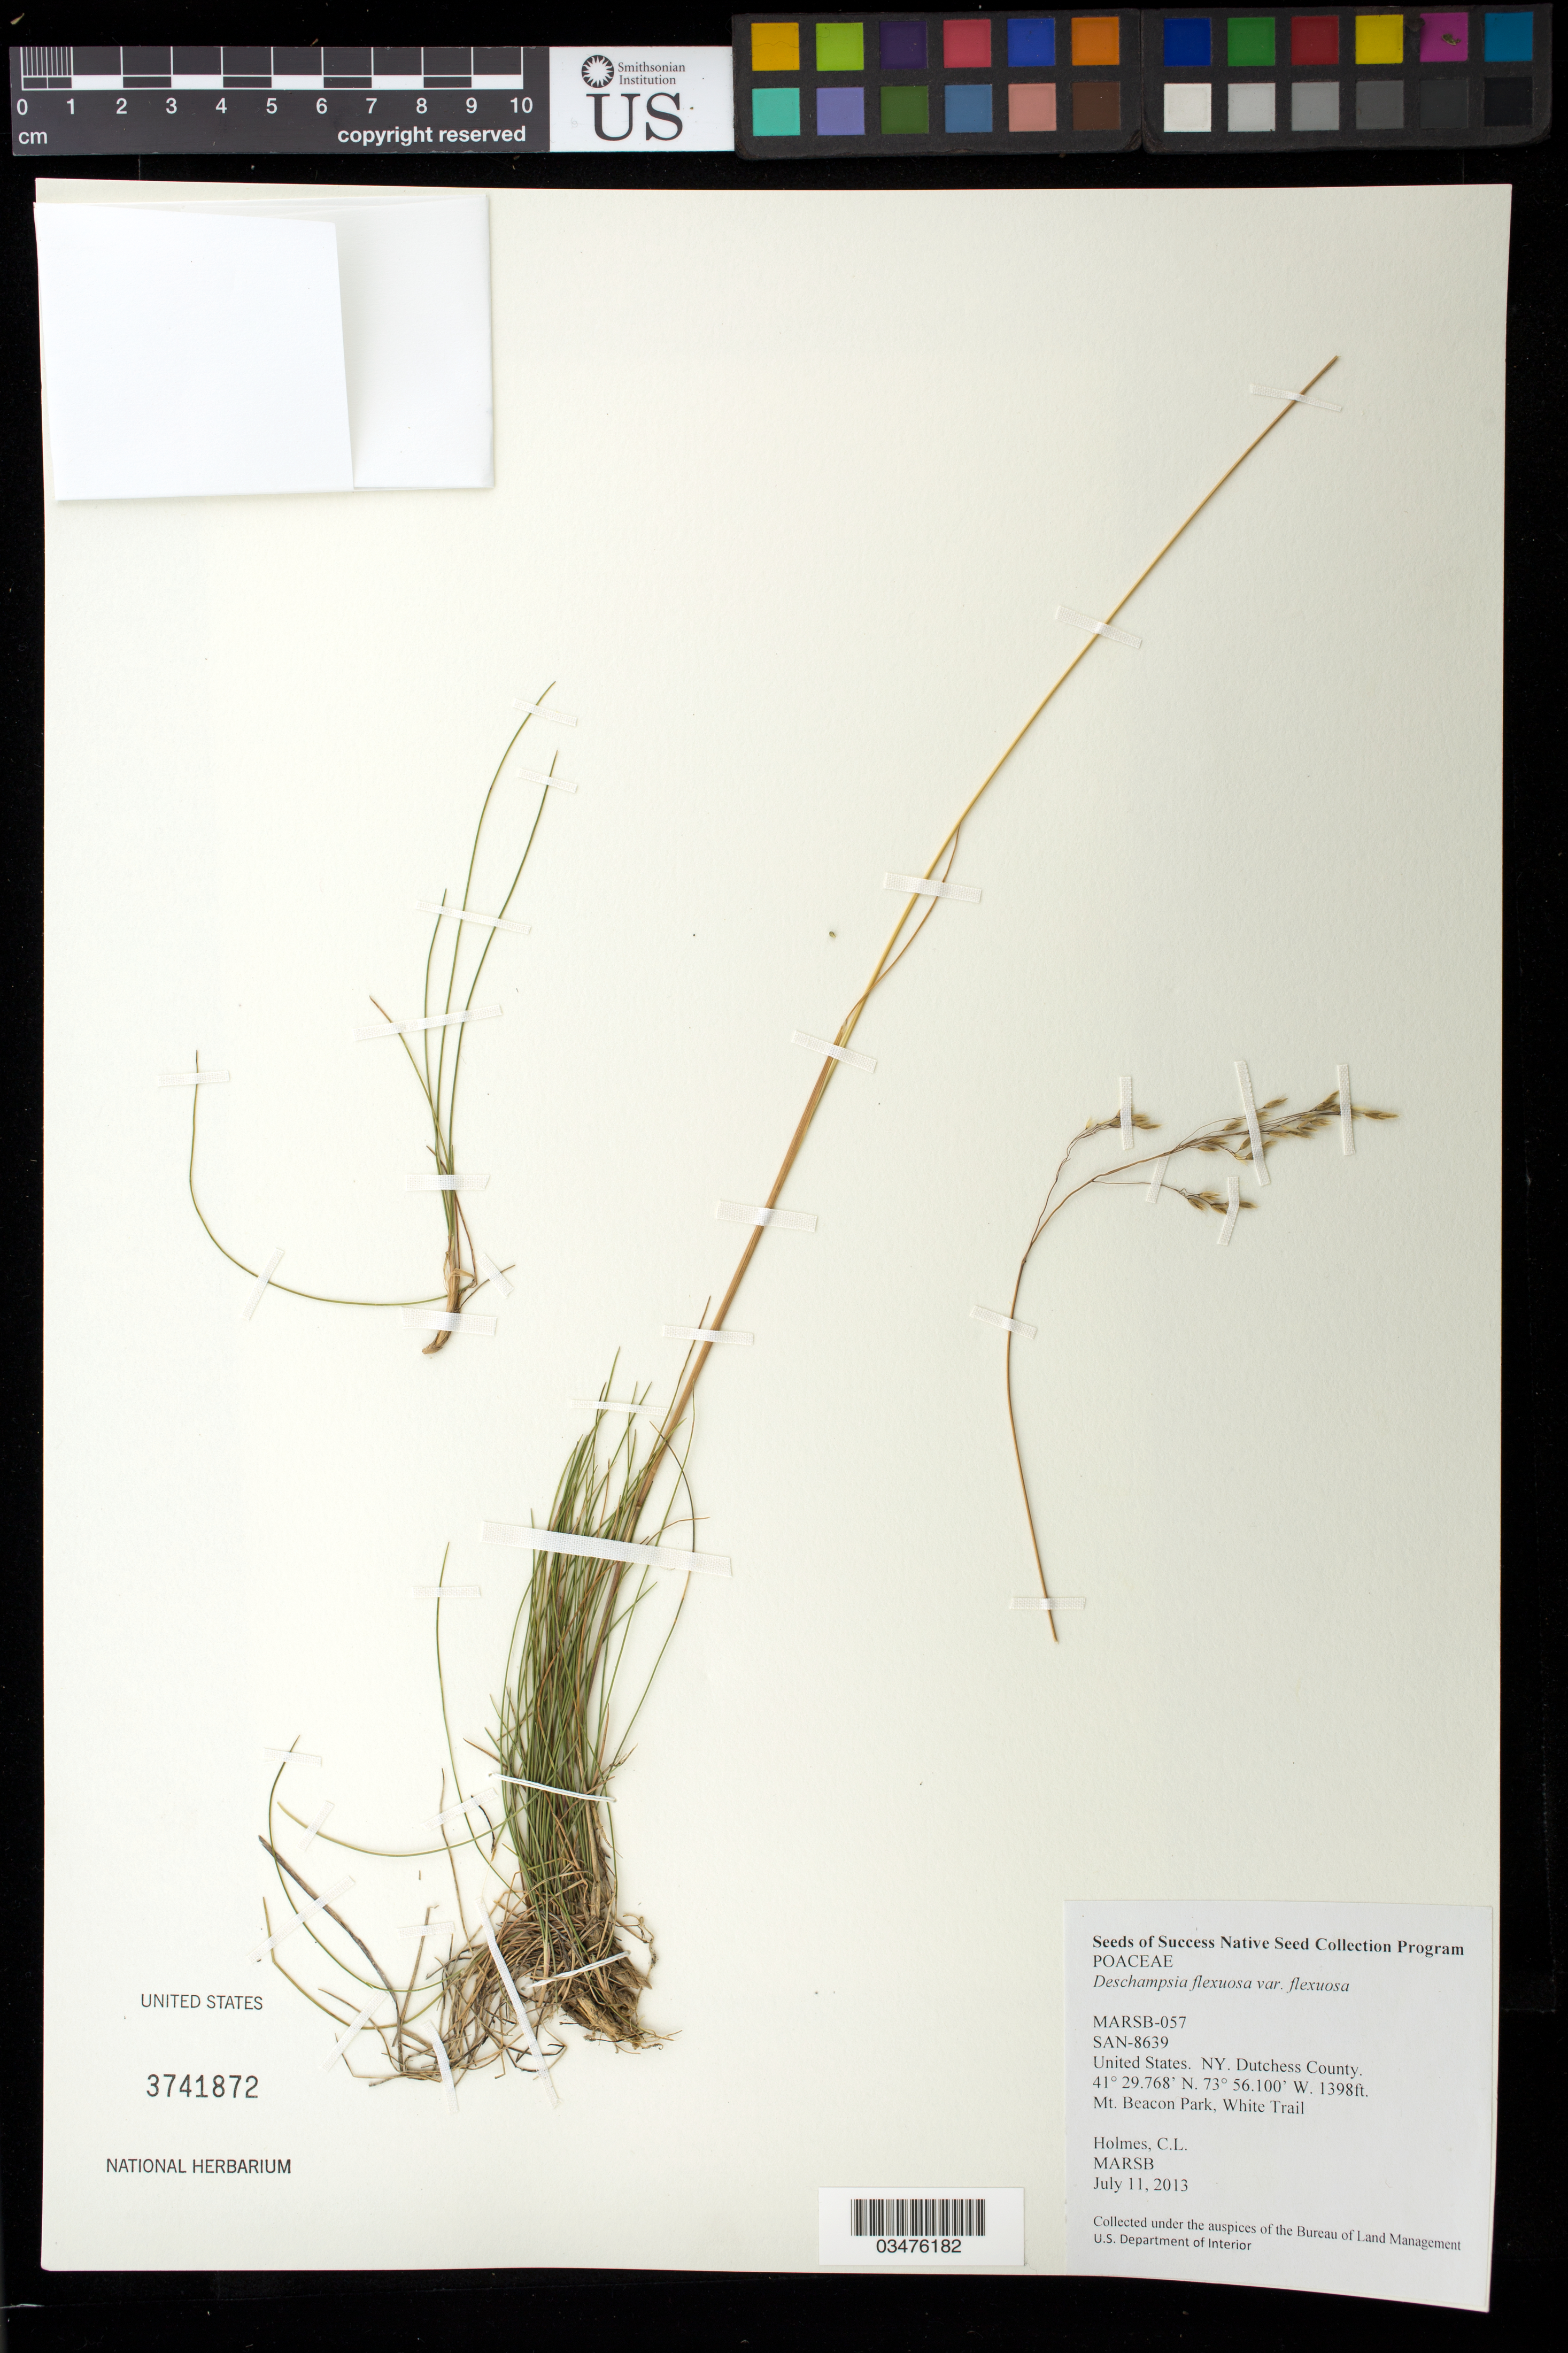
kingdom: Plantae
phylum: Tracheophyta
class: Liliopsida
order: Poales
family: Poaceae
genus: Avenella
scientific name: Avenella flexuosa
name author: (L.) Drejer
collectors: C. Holmes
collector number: MARSB-057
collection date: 2013-07-11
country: United States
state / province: New York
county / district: Dutchess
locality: Mt. Beacon Park, White Trail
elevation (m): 426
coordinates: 41 29.768 N, 73 56.1 W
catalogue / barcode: US 3741872